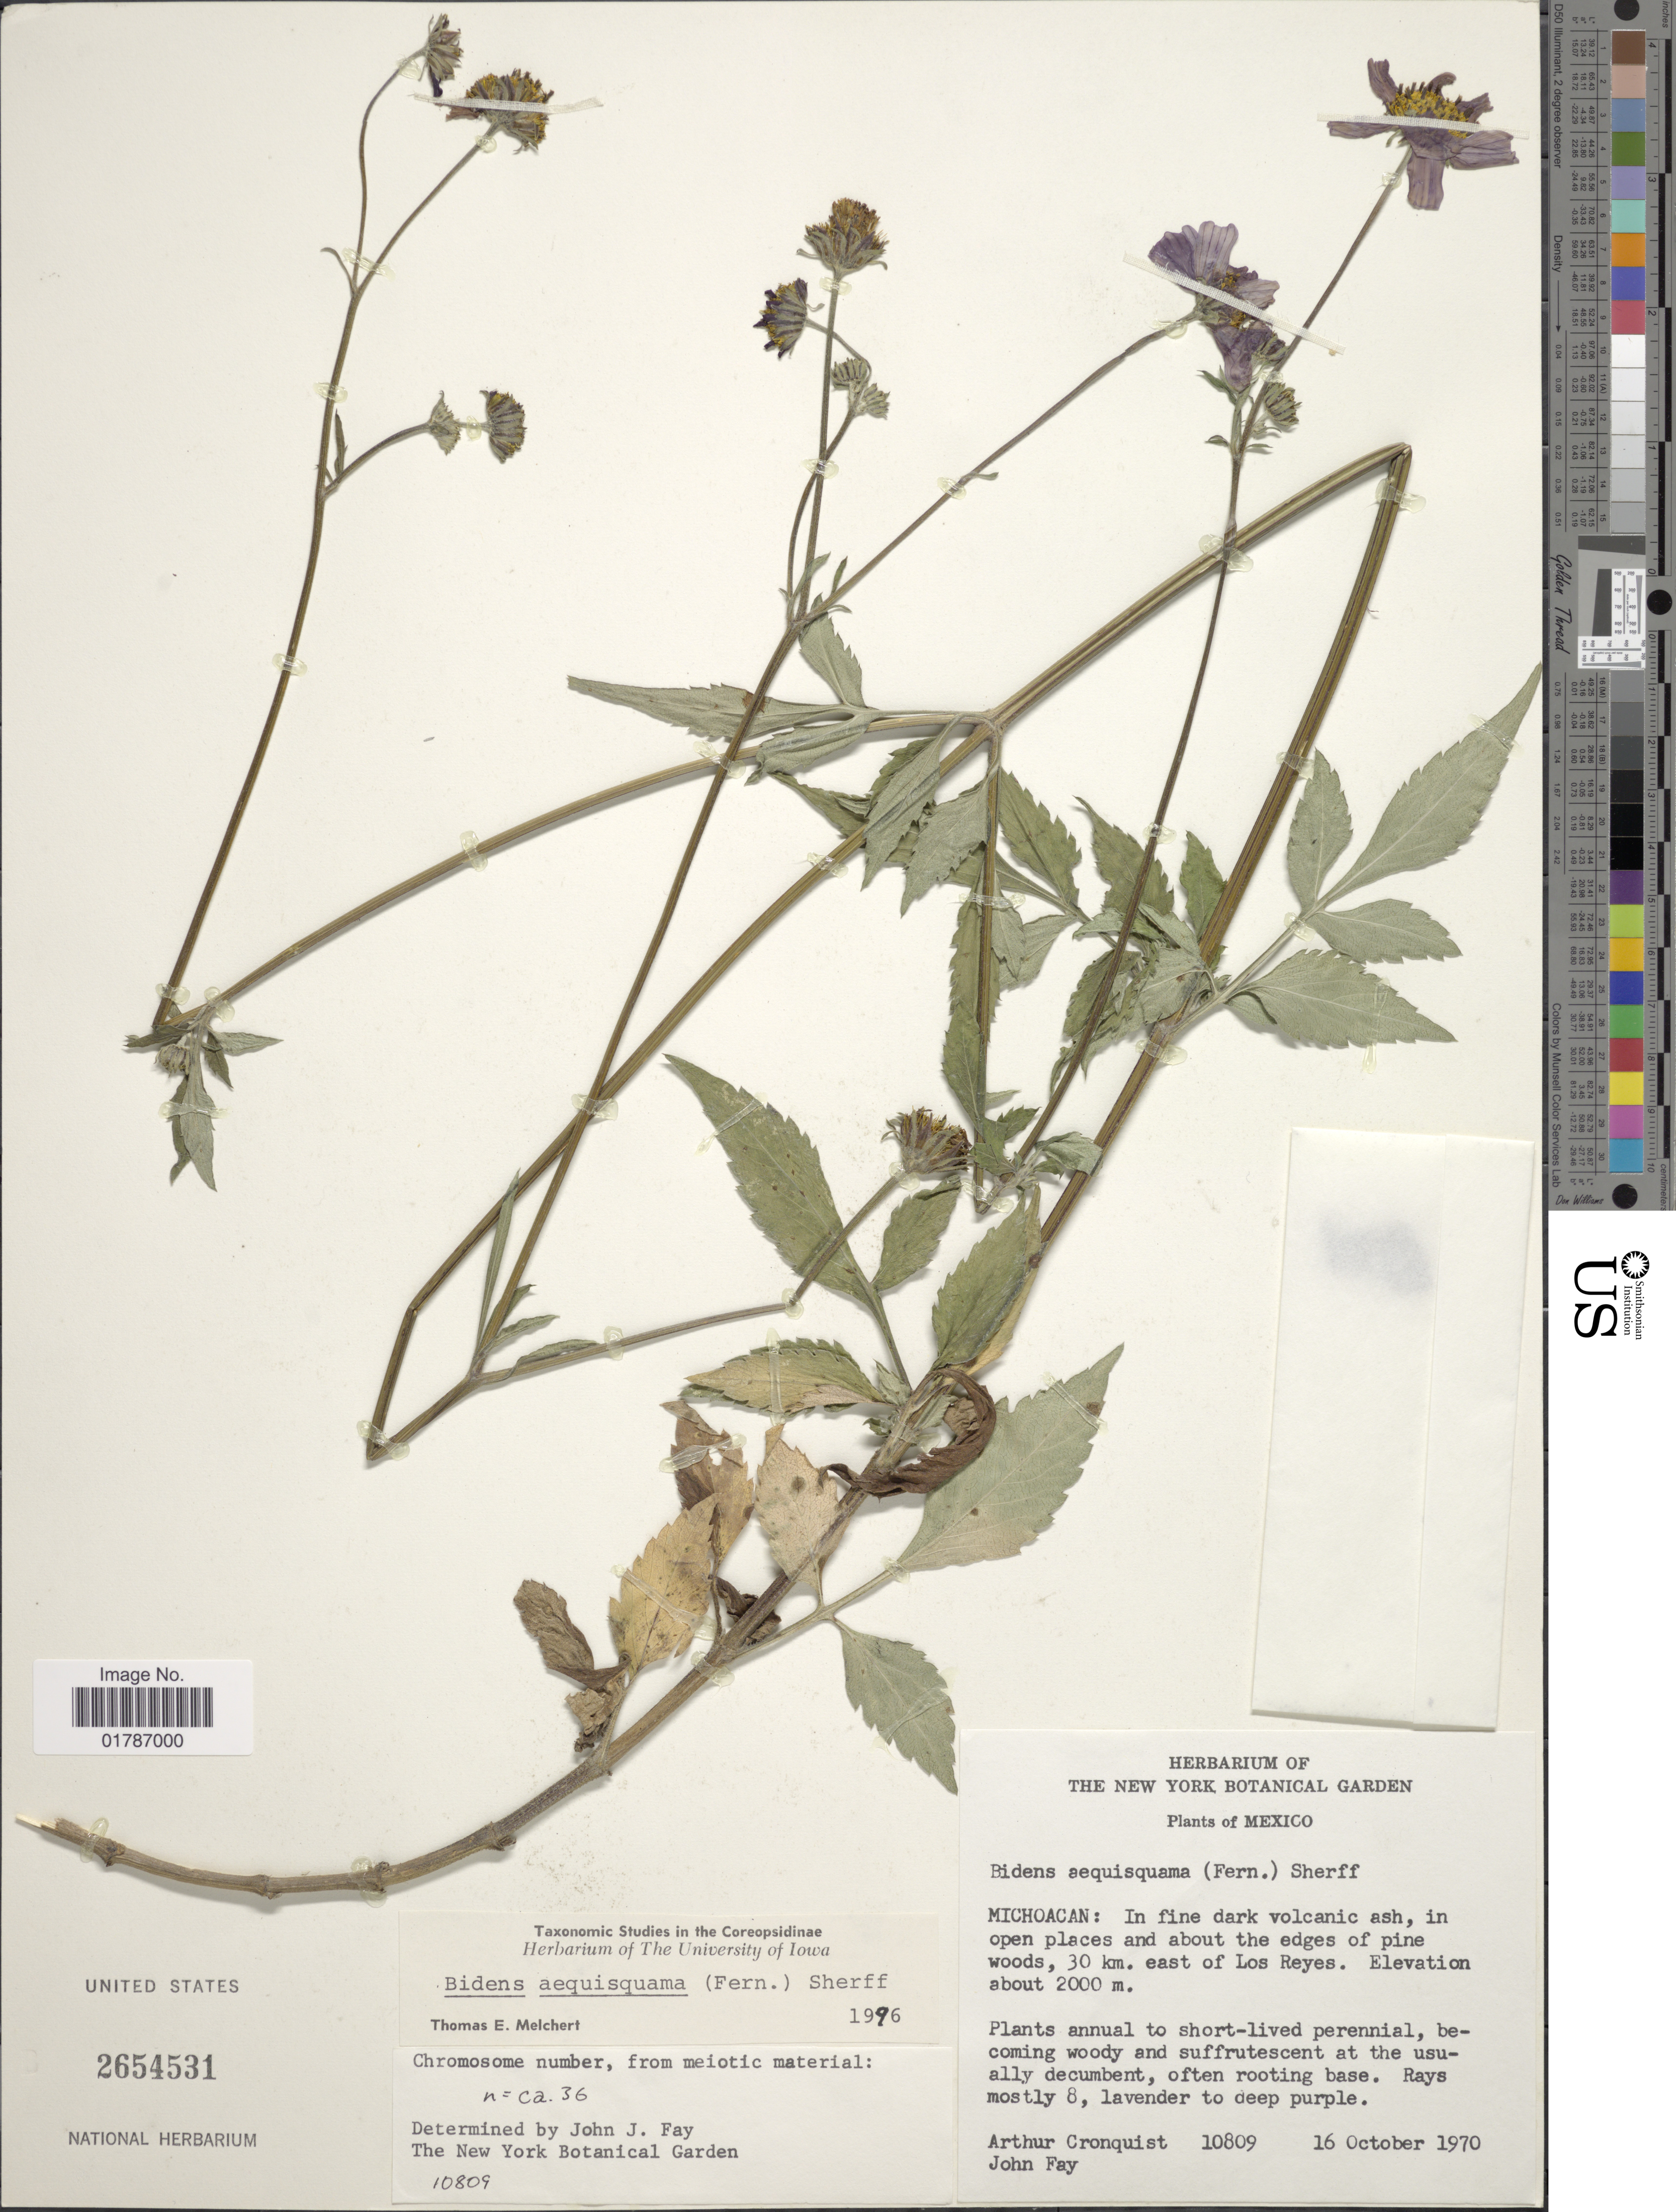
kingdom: Plantae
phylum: Tracheophyta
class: Magnoliopsida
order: Asterales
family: Asteraceae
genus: Bidens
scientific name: Bidens aequisquama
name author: (Fernald) Sherff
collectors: A. J. Cronquist & J. M. Fay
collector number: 10809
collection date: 1970-10-16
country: Mexico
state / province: Michoacán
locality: Michoacan: In fine dark volcanic ash, in open places and about the edges of pine woods, 30 km. east of Los Reyes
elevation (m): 2000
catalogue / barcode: US 2654531